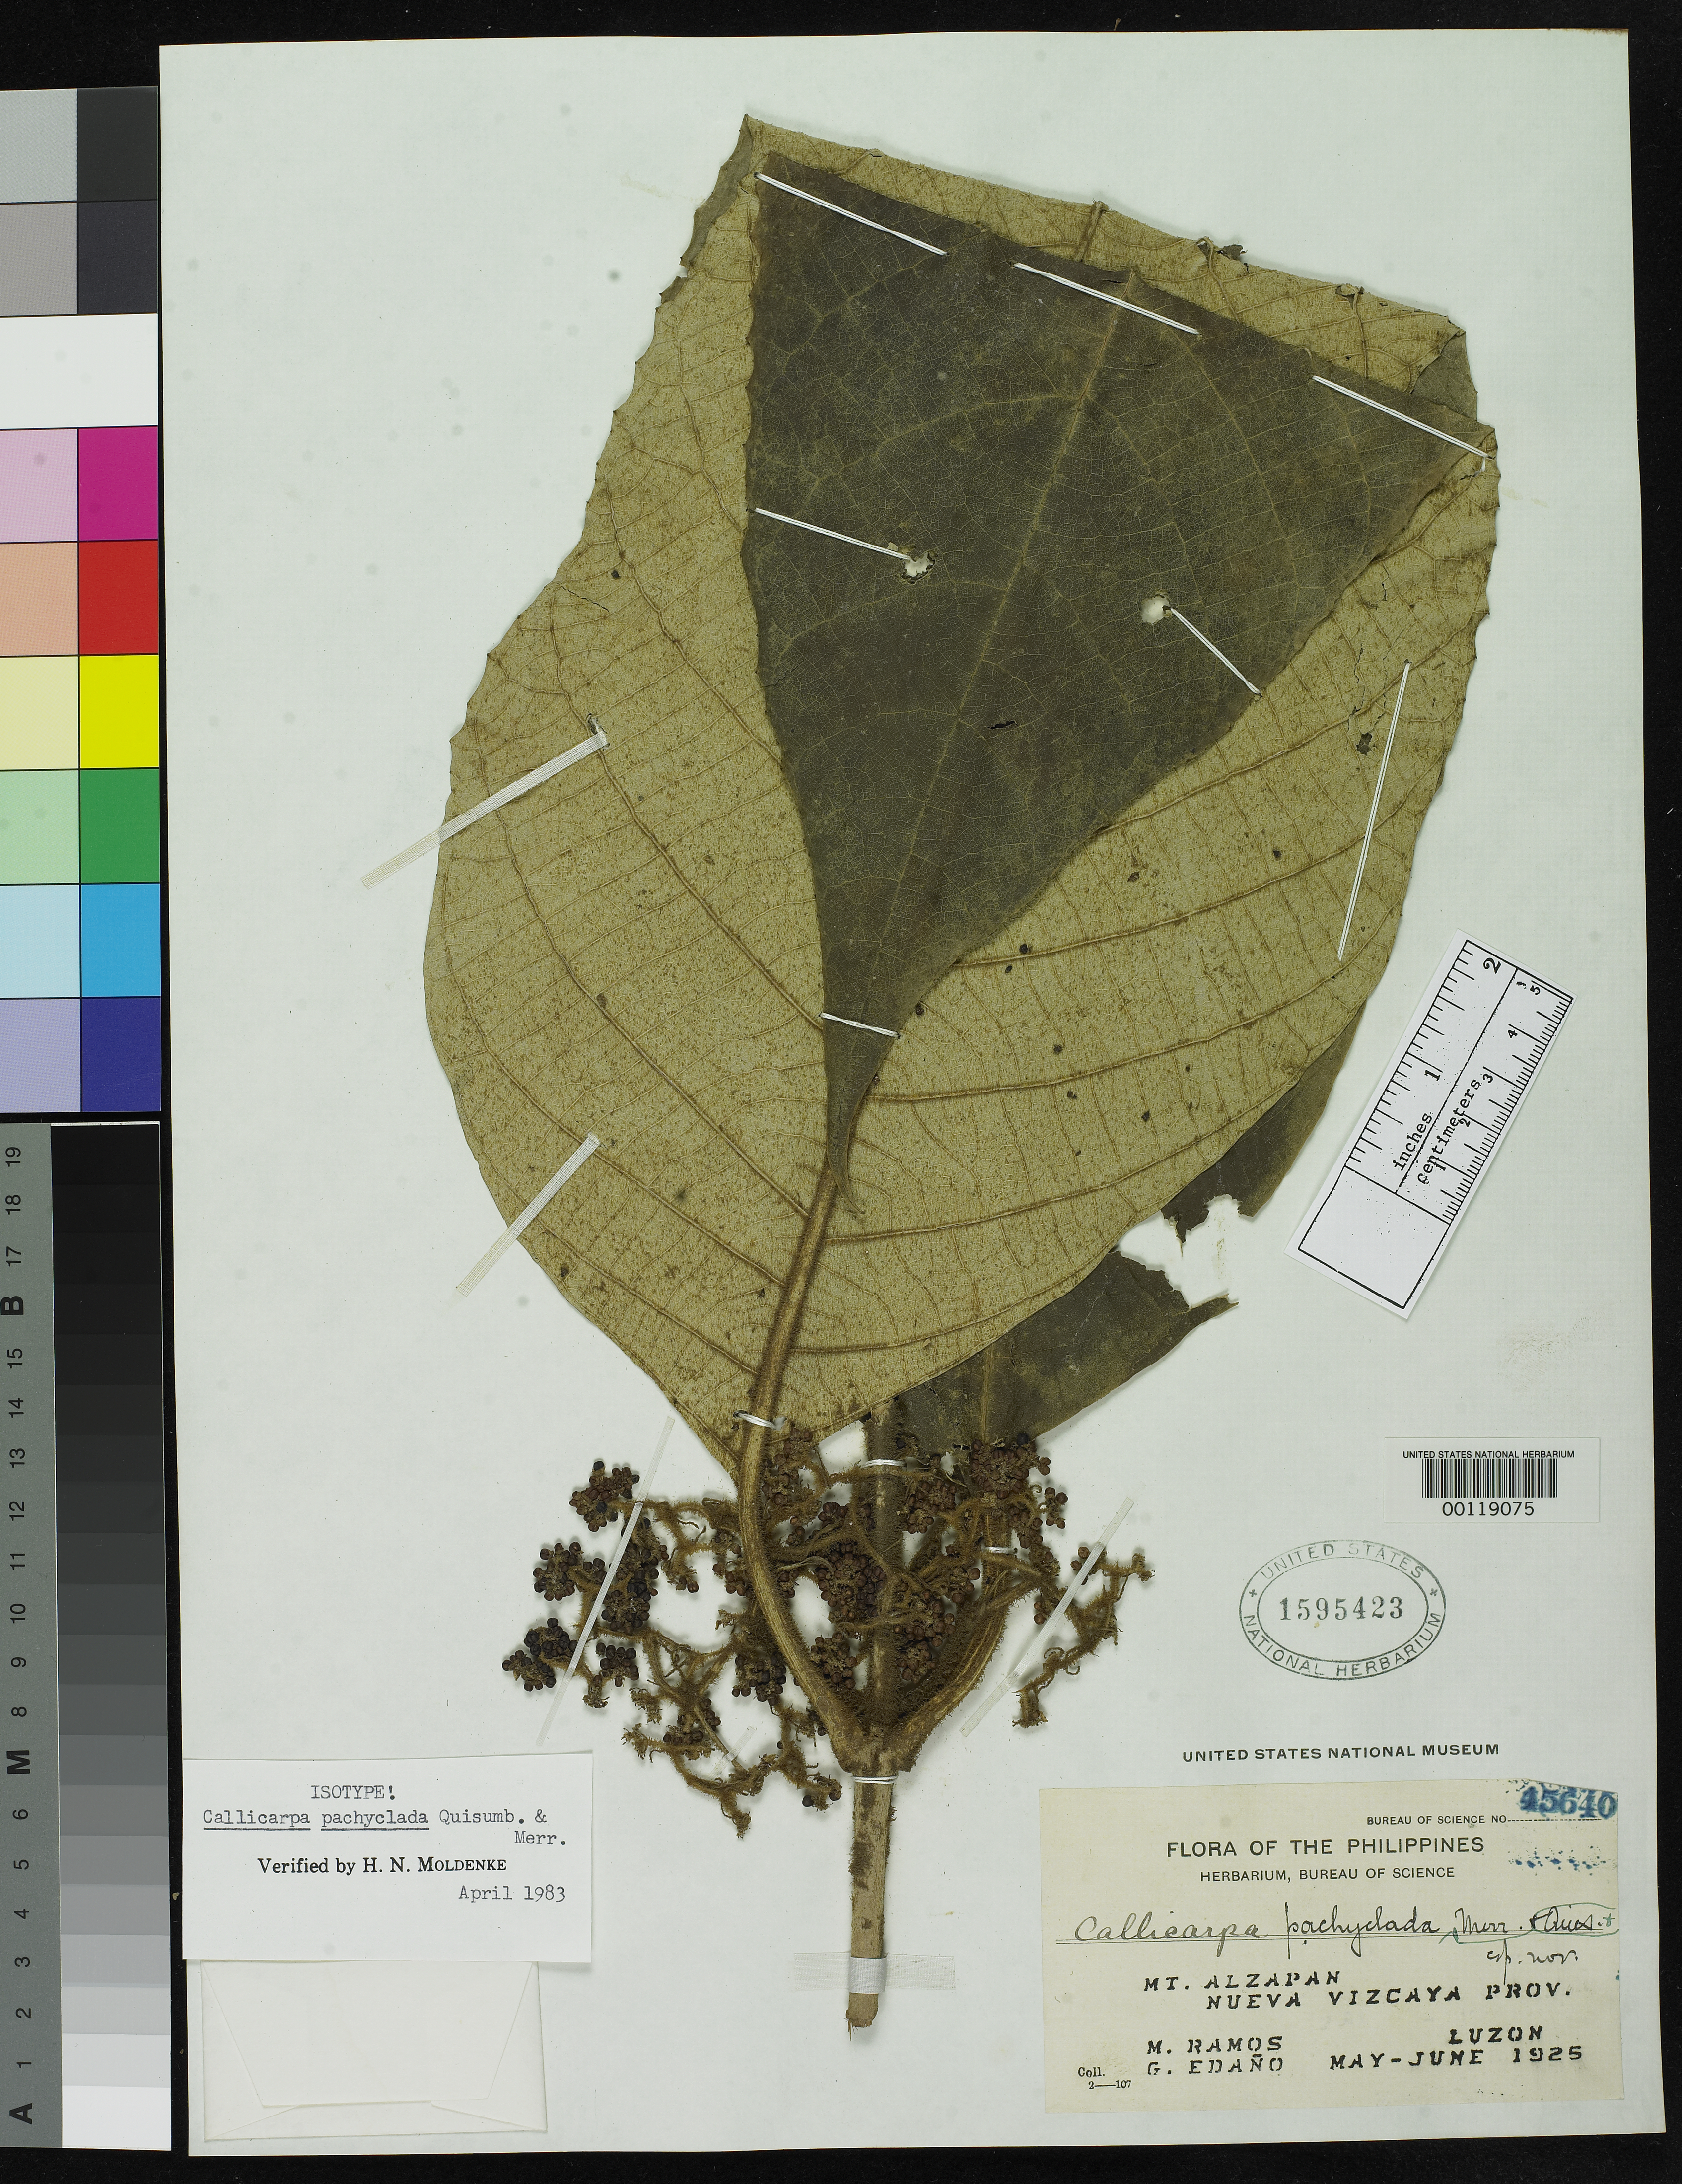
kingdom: Plantae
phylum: Tracheophyta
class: Magnoliopsida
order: Lamiales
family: Lamiaceae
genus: Callicarpa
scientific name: Callicarpa pachyclada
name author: Quisumb. & Merr.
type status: Isotype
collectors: M. Ramos & G. E. Edaño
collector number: Bur. Sci. 45640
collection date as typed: May 1925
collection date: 1925-05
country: Philippines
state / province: Cagayan Valley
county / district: Nueva Vizcaya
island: Luzon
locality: Mt. Alzapan.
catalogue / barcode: US 1595423